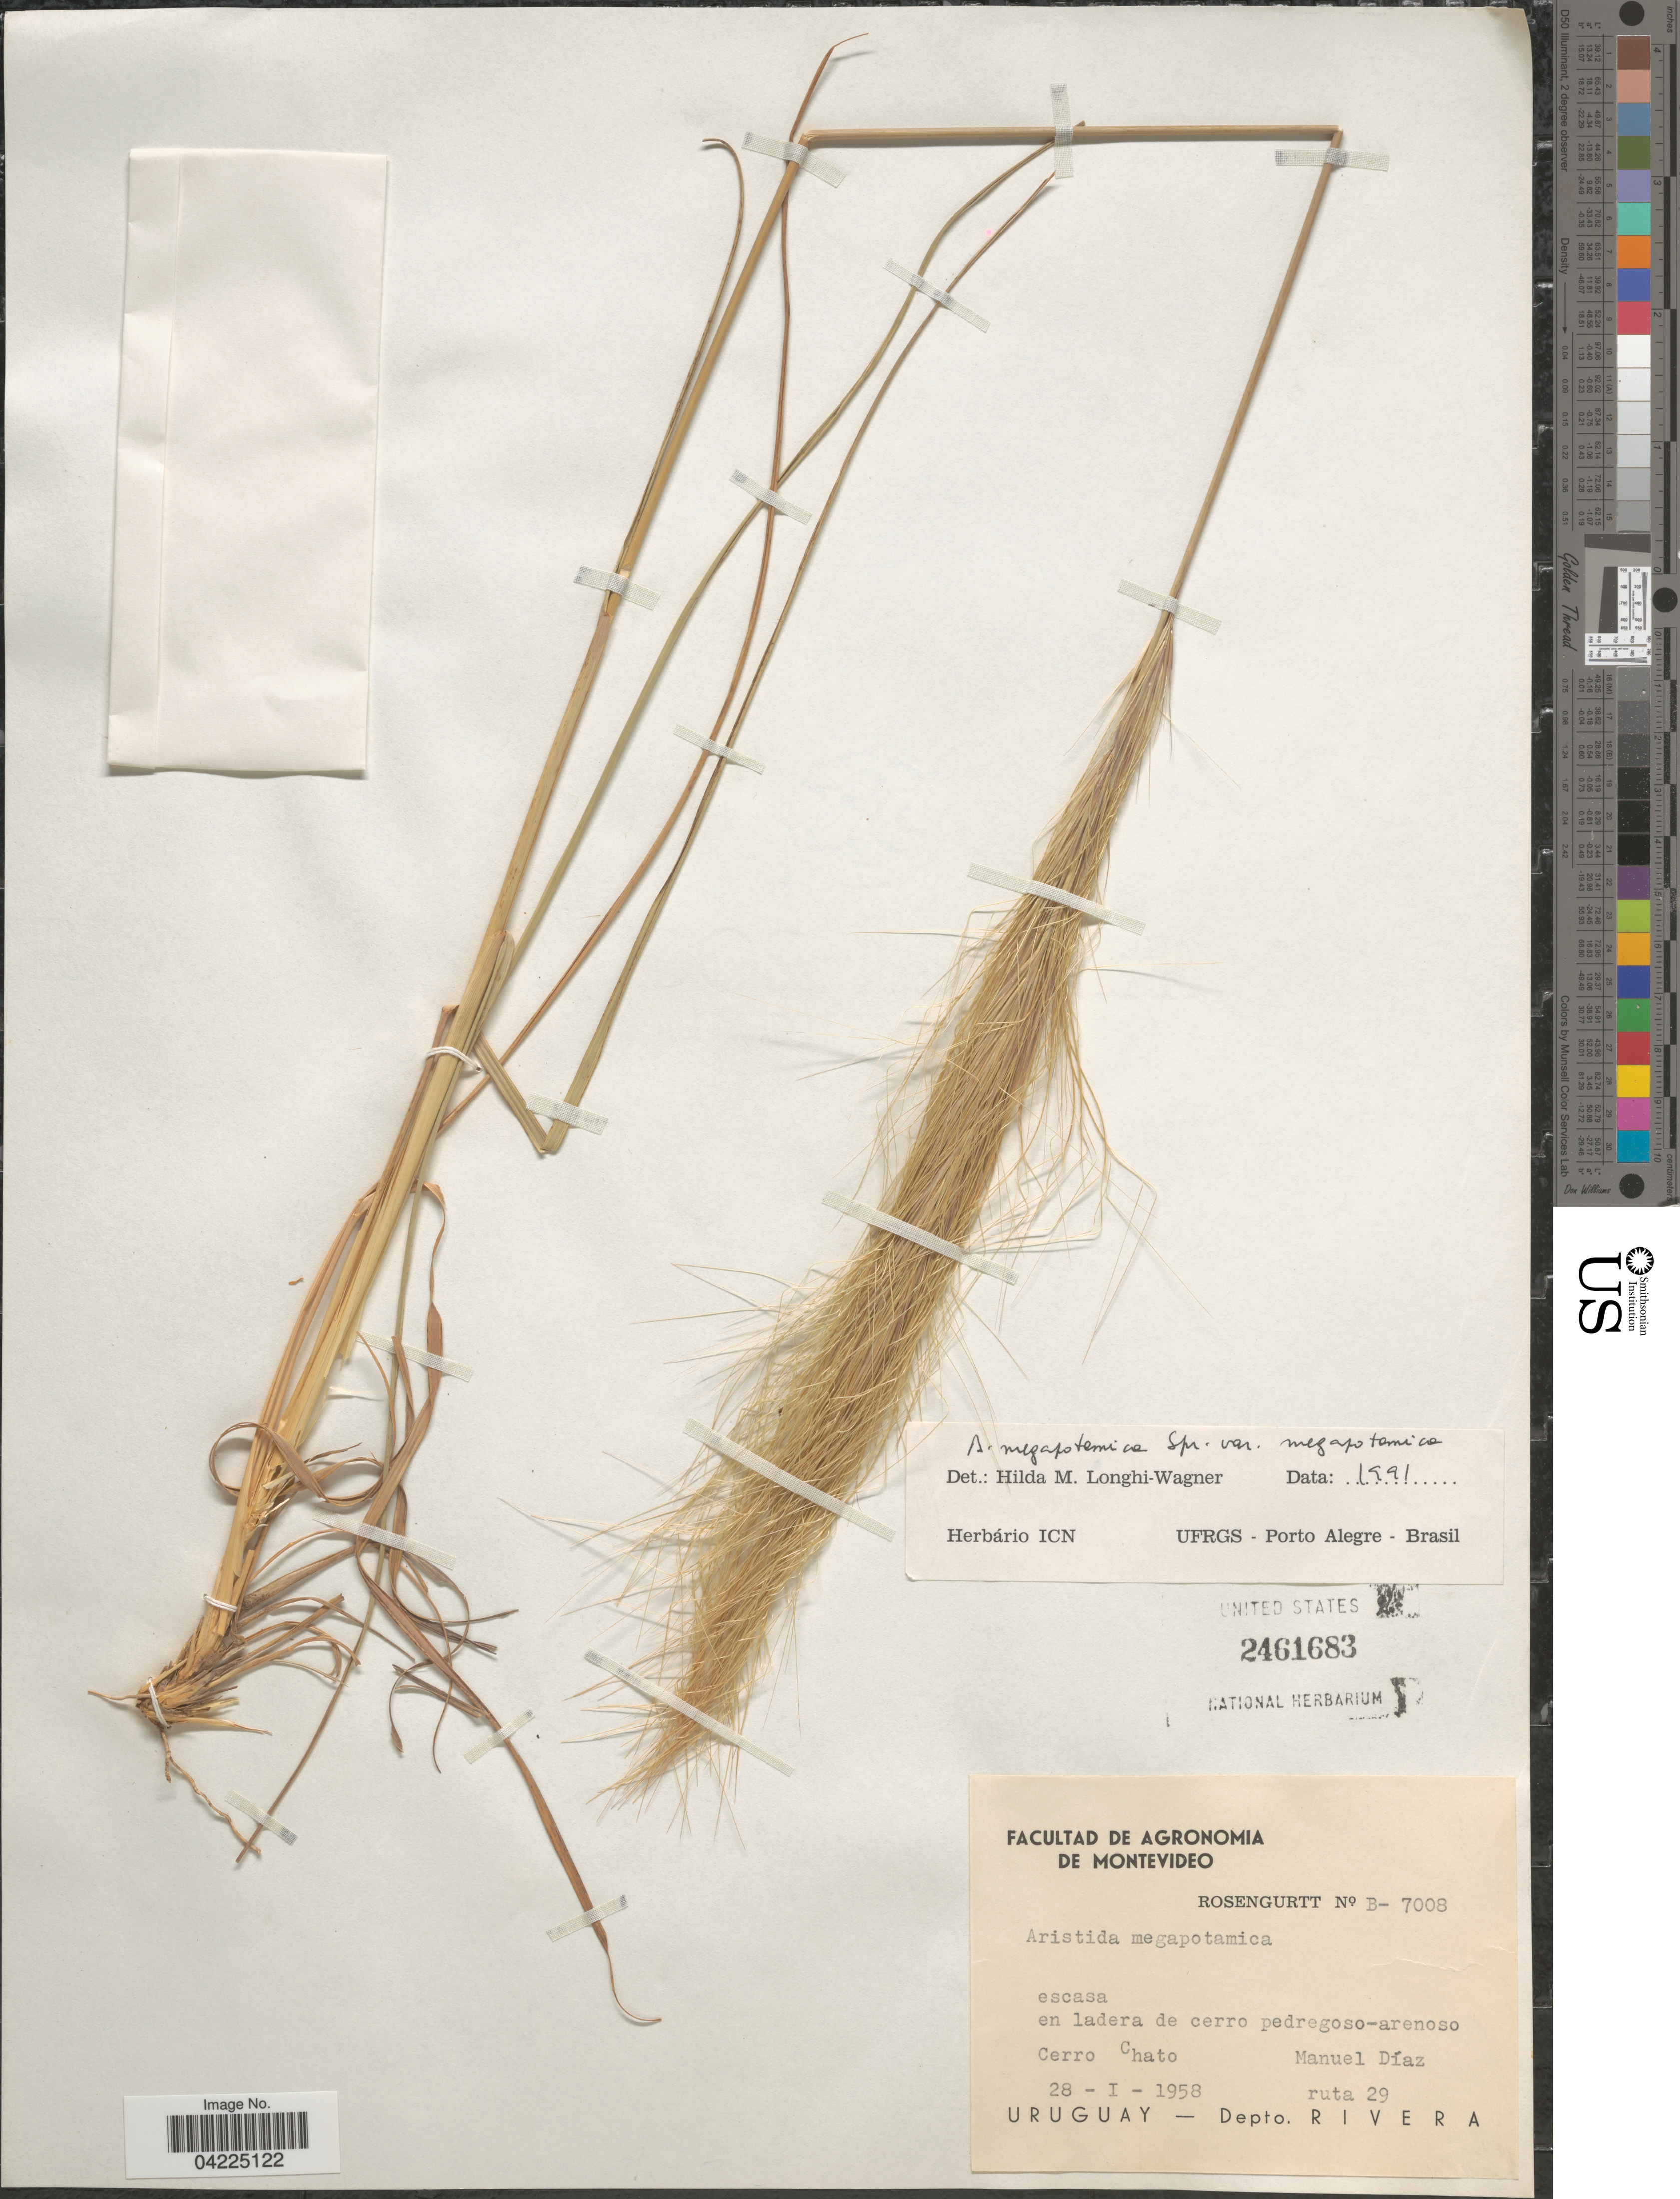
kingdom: Plantae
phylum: Tracheophyta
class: Liliopsida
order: Poales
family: Poaceae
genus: Aristida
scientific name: Aristida megapotamica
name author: Spreng.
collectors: Rosengurtt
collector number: B-7008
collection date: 1958-01-28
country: Uruguay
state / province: Rivera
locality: En ladera de cerro pedregoso-arenoso. Cerro Chato. Manuel Díaz. Ruta 29. Depto. Rivera.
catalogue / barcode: US 2461683